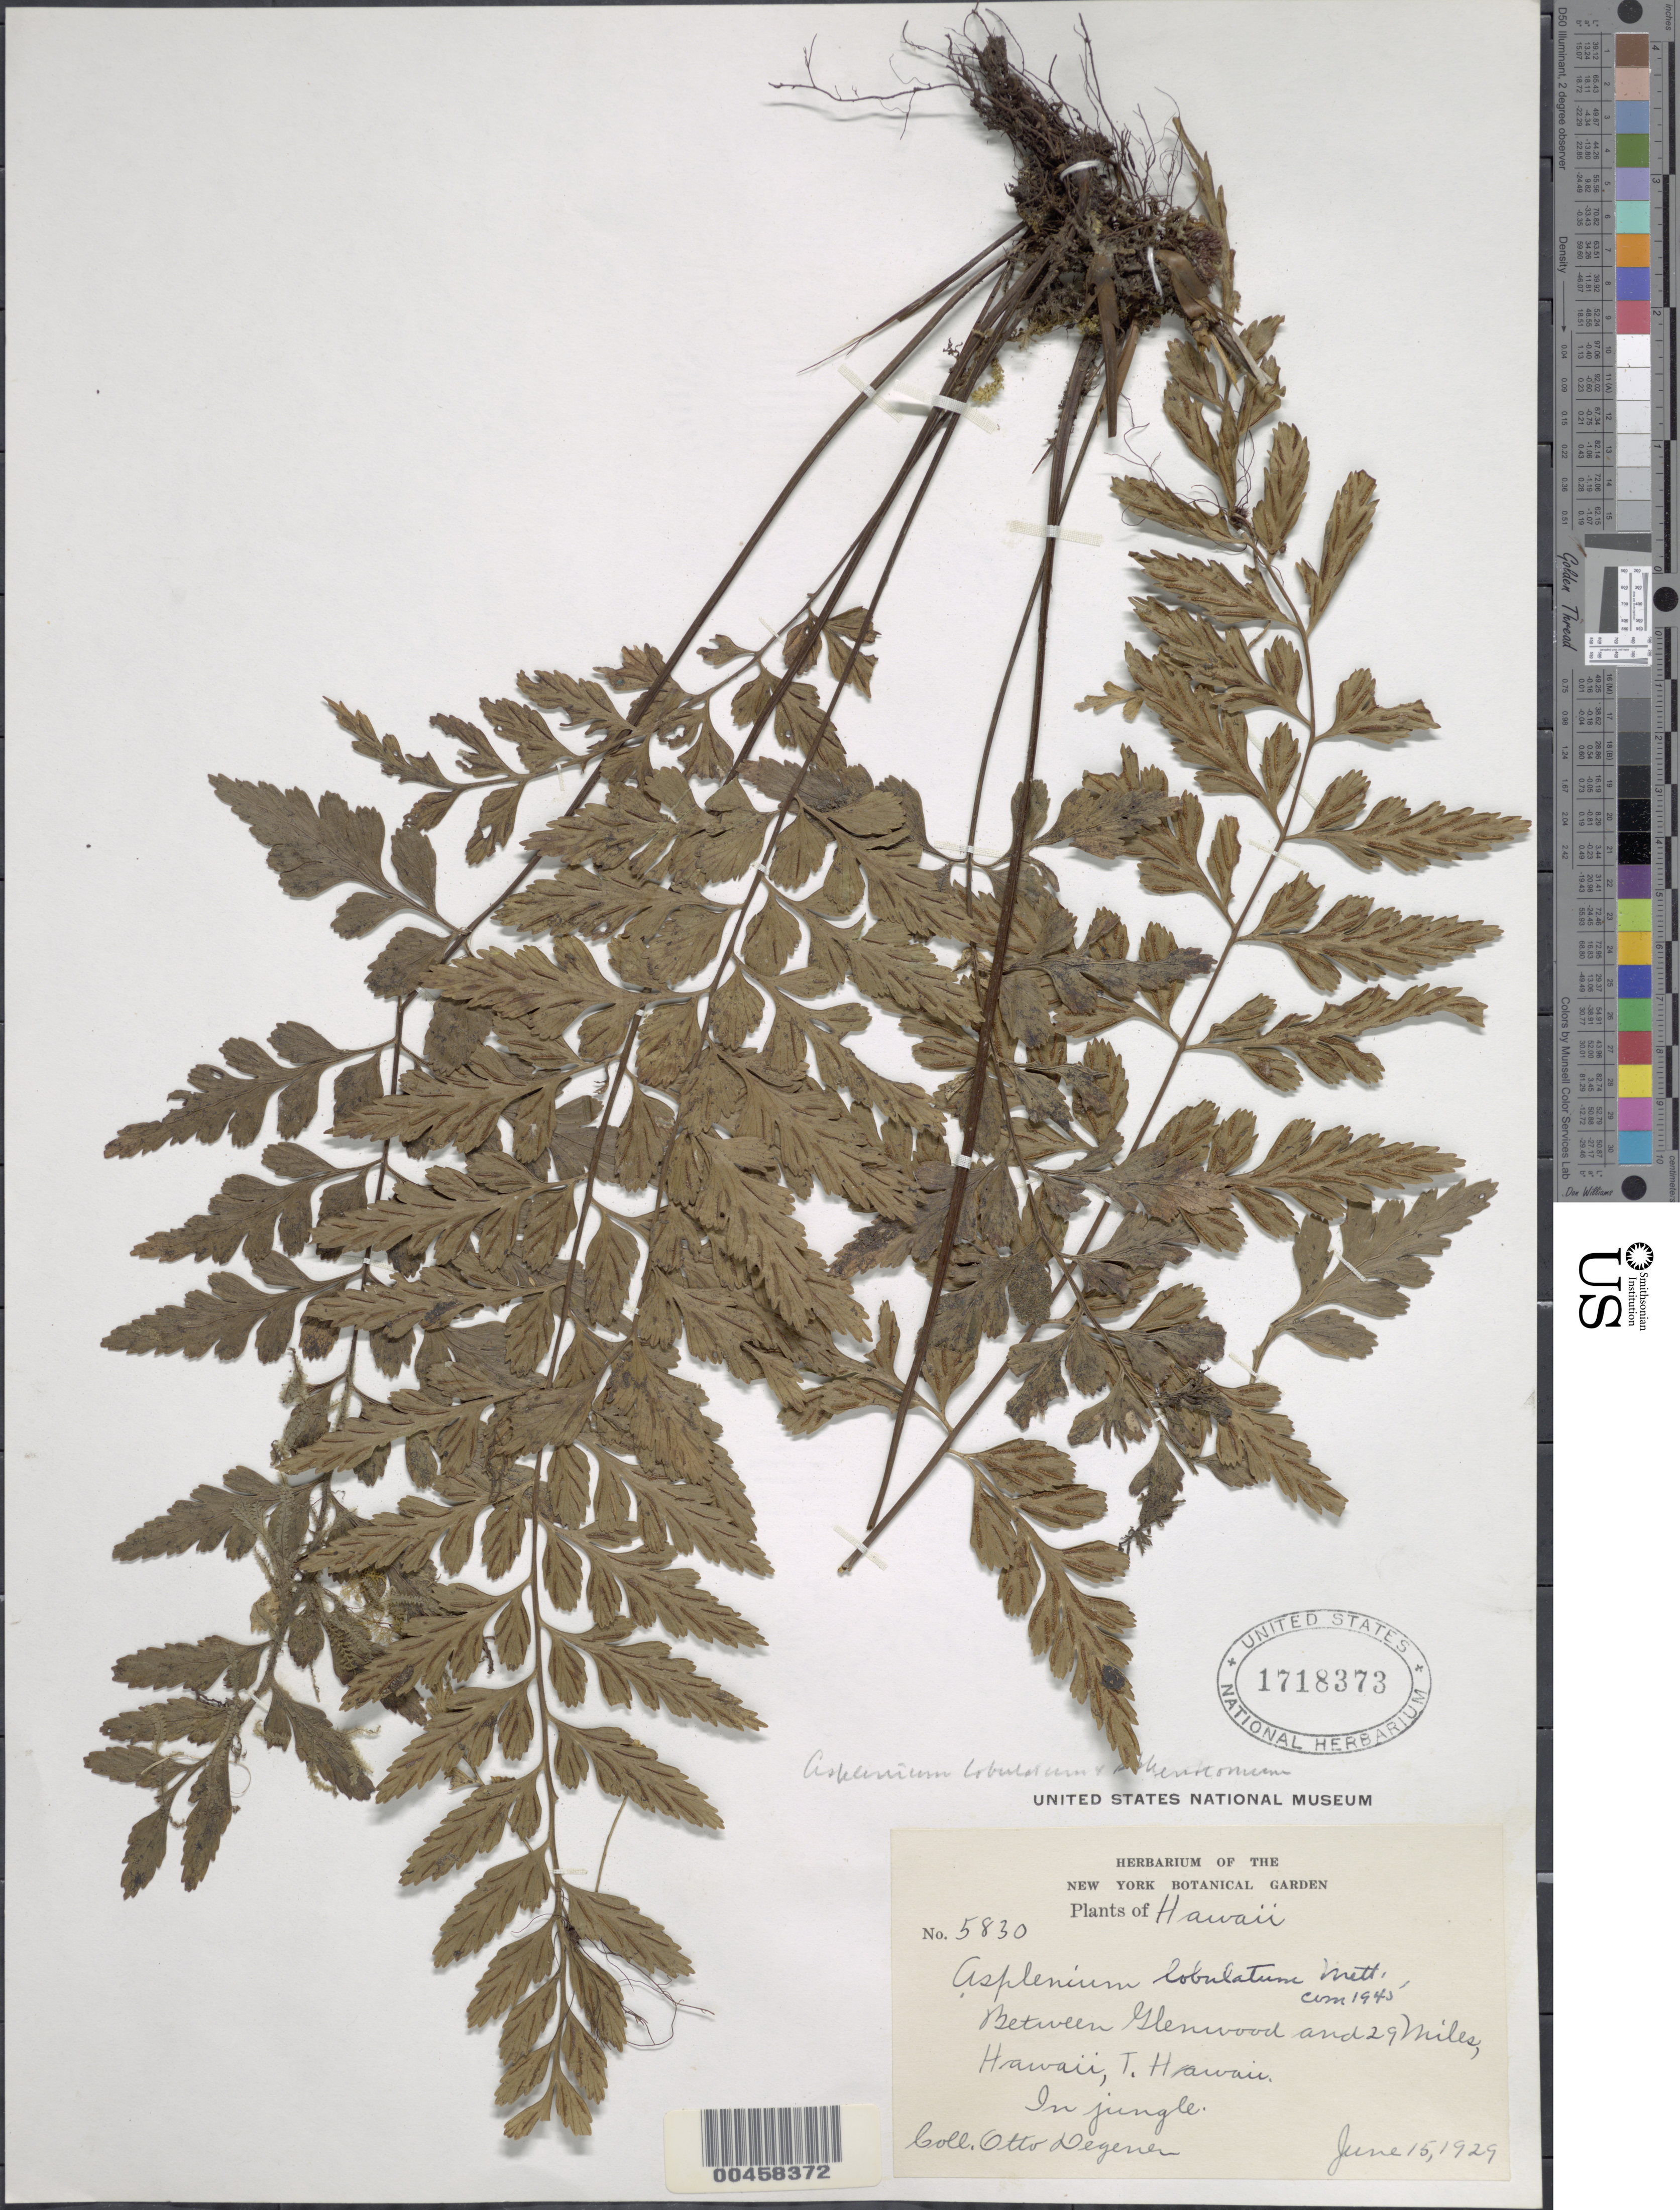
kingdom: Plantae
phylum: Tracheophyta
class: Polypodiopsida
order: Polypodiales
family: Aspleniaceae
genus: Asplenium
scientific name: Asplenium lobulatum x A. sphenotomum Hillebr.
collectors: O. Degener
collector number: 5830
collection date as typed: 15 Jun 1929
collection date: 1929-06-15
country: United States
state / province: Hawaii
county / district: Hawaii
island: Hawaii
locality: Between Glenwood and 29 Miles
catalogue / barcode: US 1718373